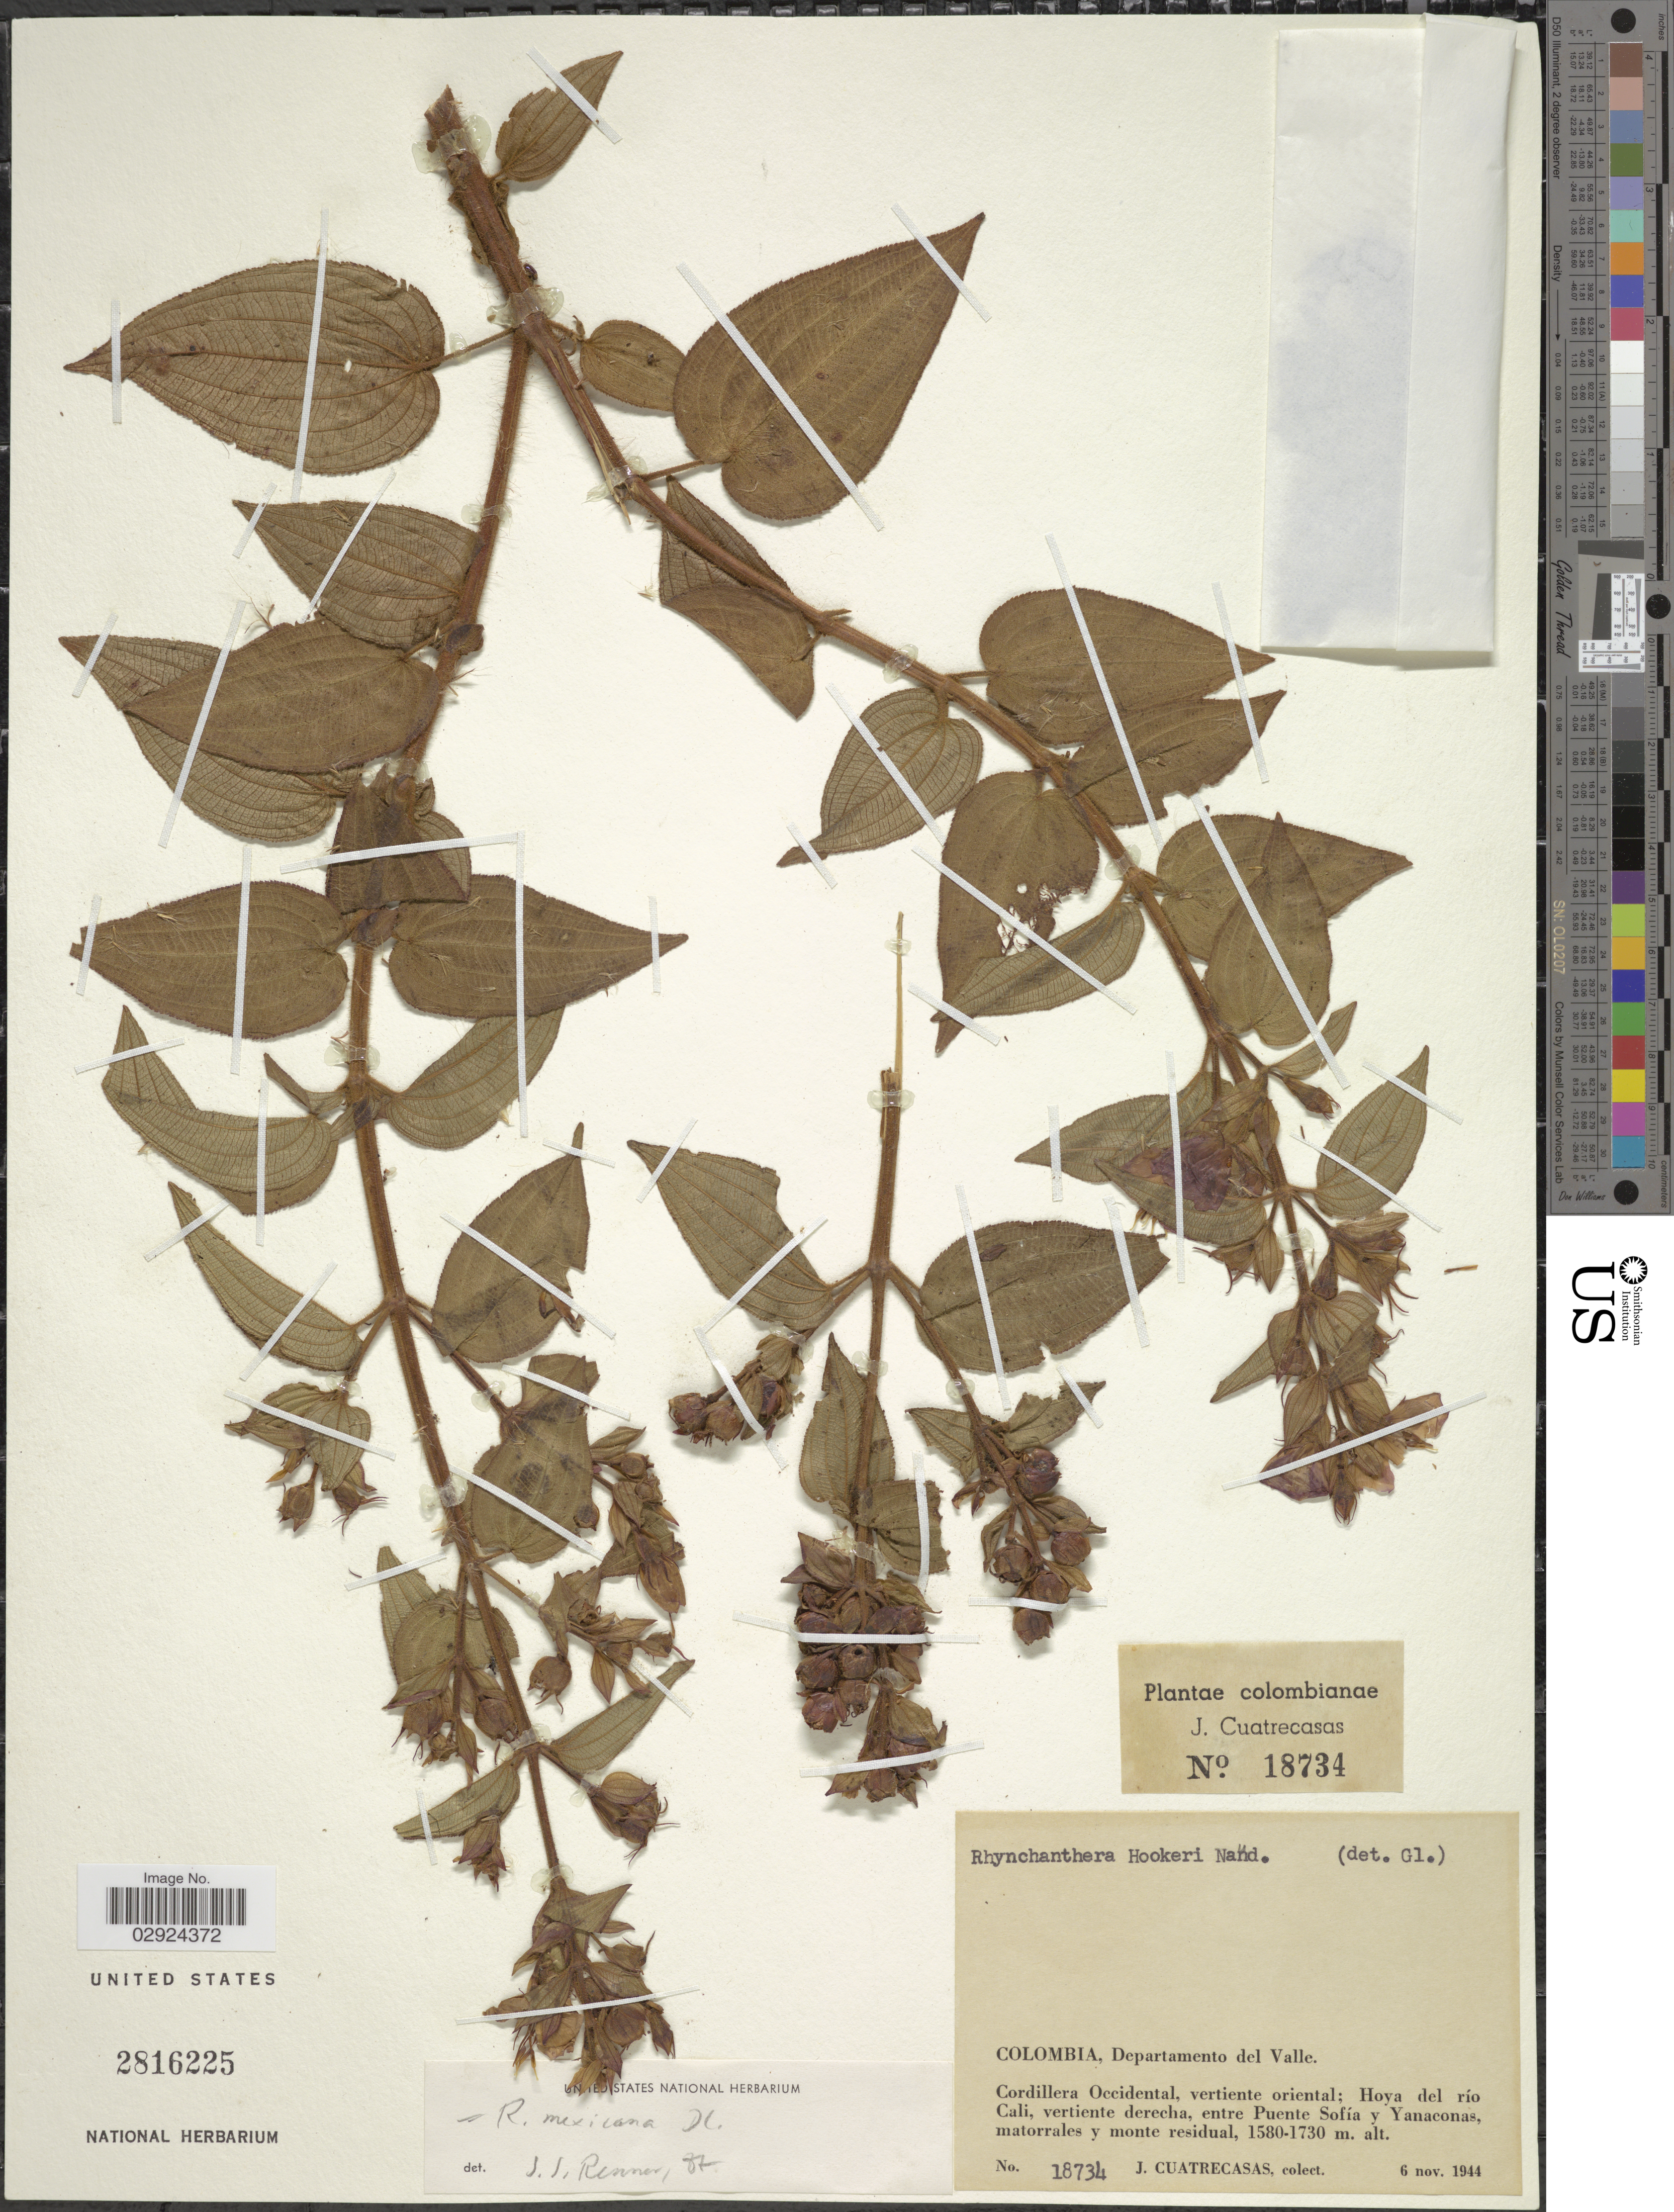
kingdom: Plantae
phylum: Tracheophyta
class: Magnoliopsida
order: Myrtales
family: Melastomataceae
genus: Rhynchanthera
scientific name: Rhynchanthera mexicana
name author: DC.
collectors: J. Cuatrecasas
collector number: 18734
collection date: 1944-11-06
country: Colombia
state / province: Valle del Cauca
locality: Departamento del Valle, Cordillera Occidental, vertiente oriental; Hoya del rio Cali, vertiente derecha, entre Puente Sofía y Yanaconas.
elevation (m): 1580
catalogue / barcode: US 2816225